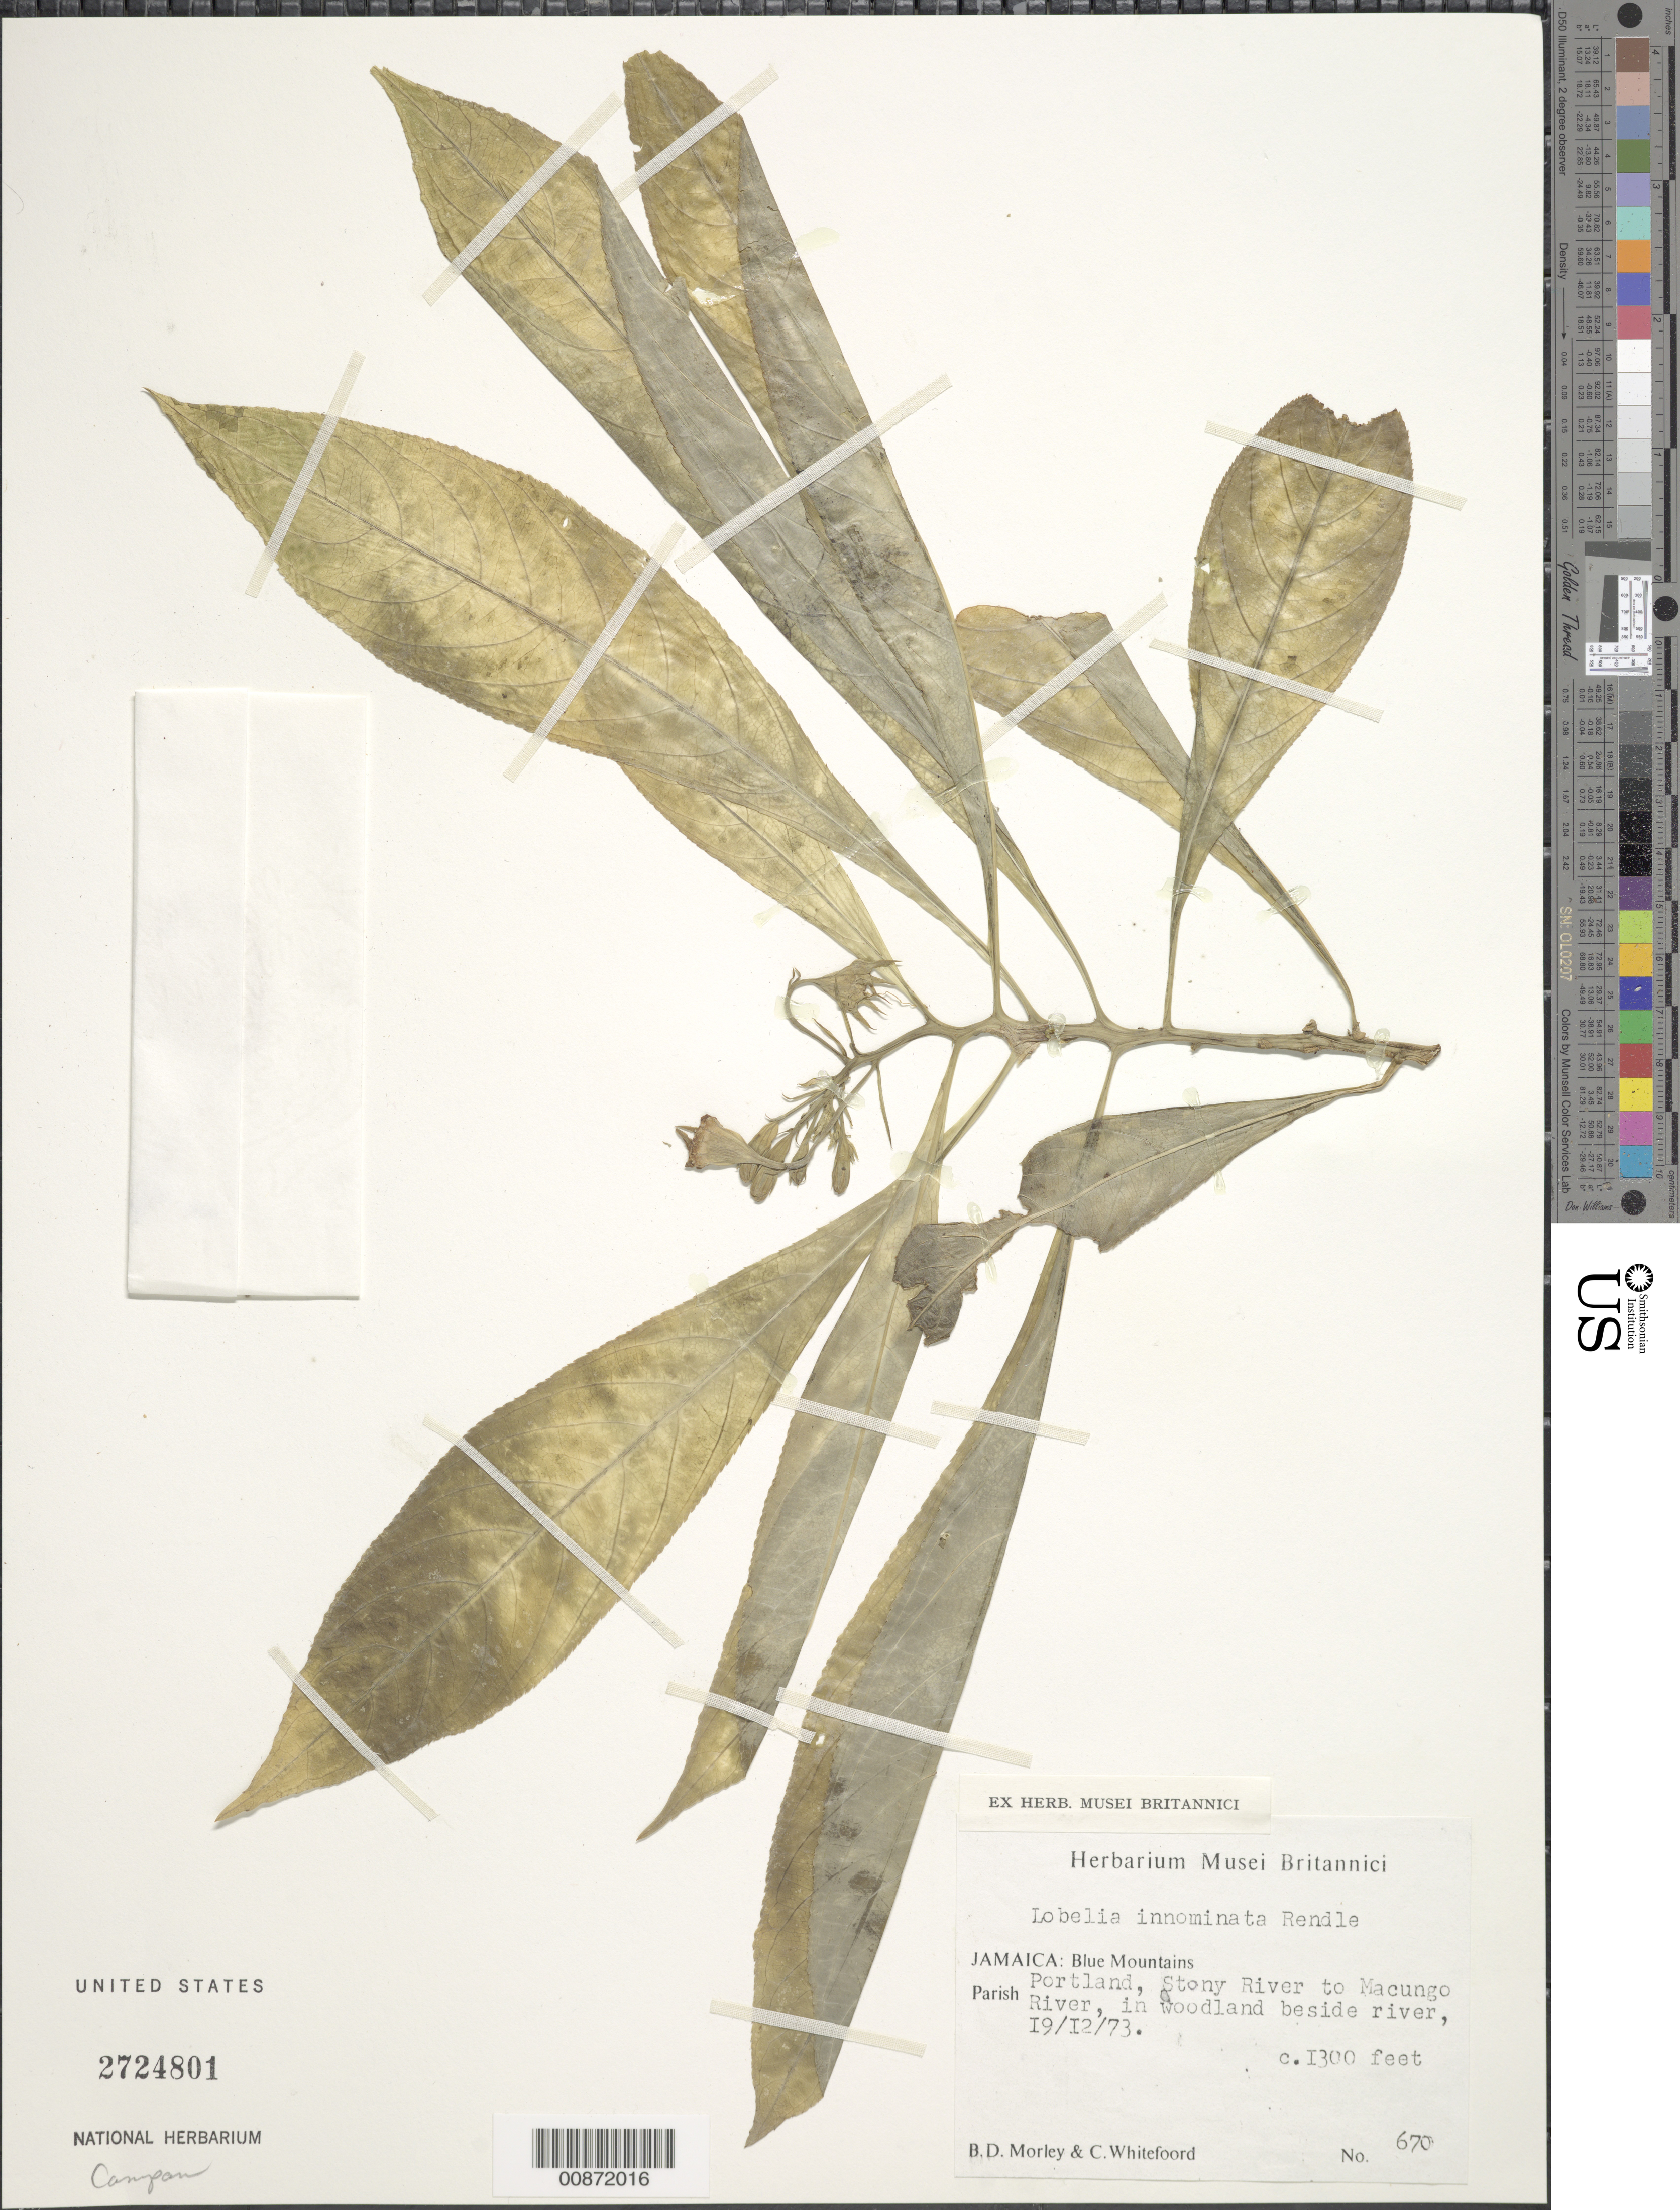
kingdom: Plantae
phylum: Tracheophyta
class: Magnoliopsida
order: Asterales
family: Campanulaceae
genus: Lobelia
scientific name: Lobelia innominata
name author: Rendle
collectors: B. D. Morley & C. Whitefoord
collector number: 670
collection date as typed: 19 Dec 1973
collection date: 1973-12-19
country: Jamaica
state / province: Portland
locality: Stony River to Macungo River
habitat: In woodland beside river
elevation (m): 396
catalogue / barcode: US 2724801